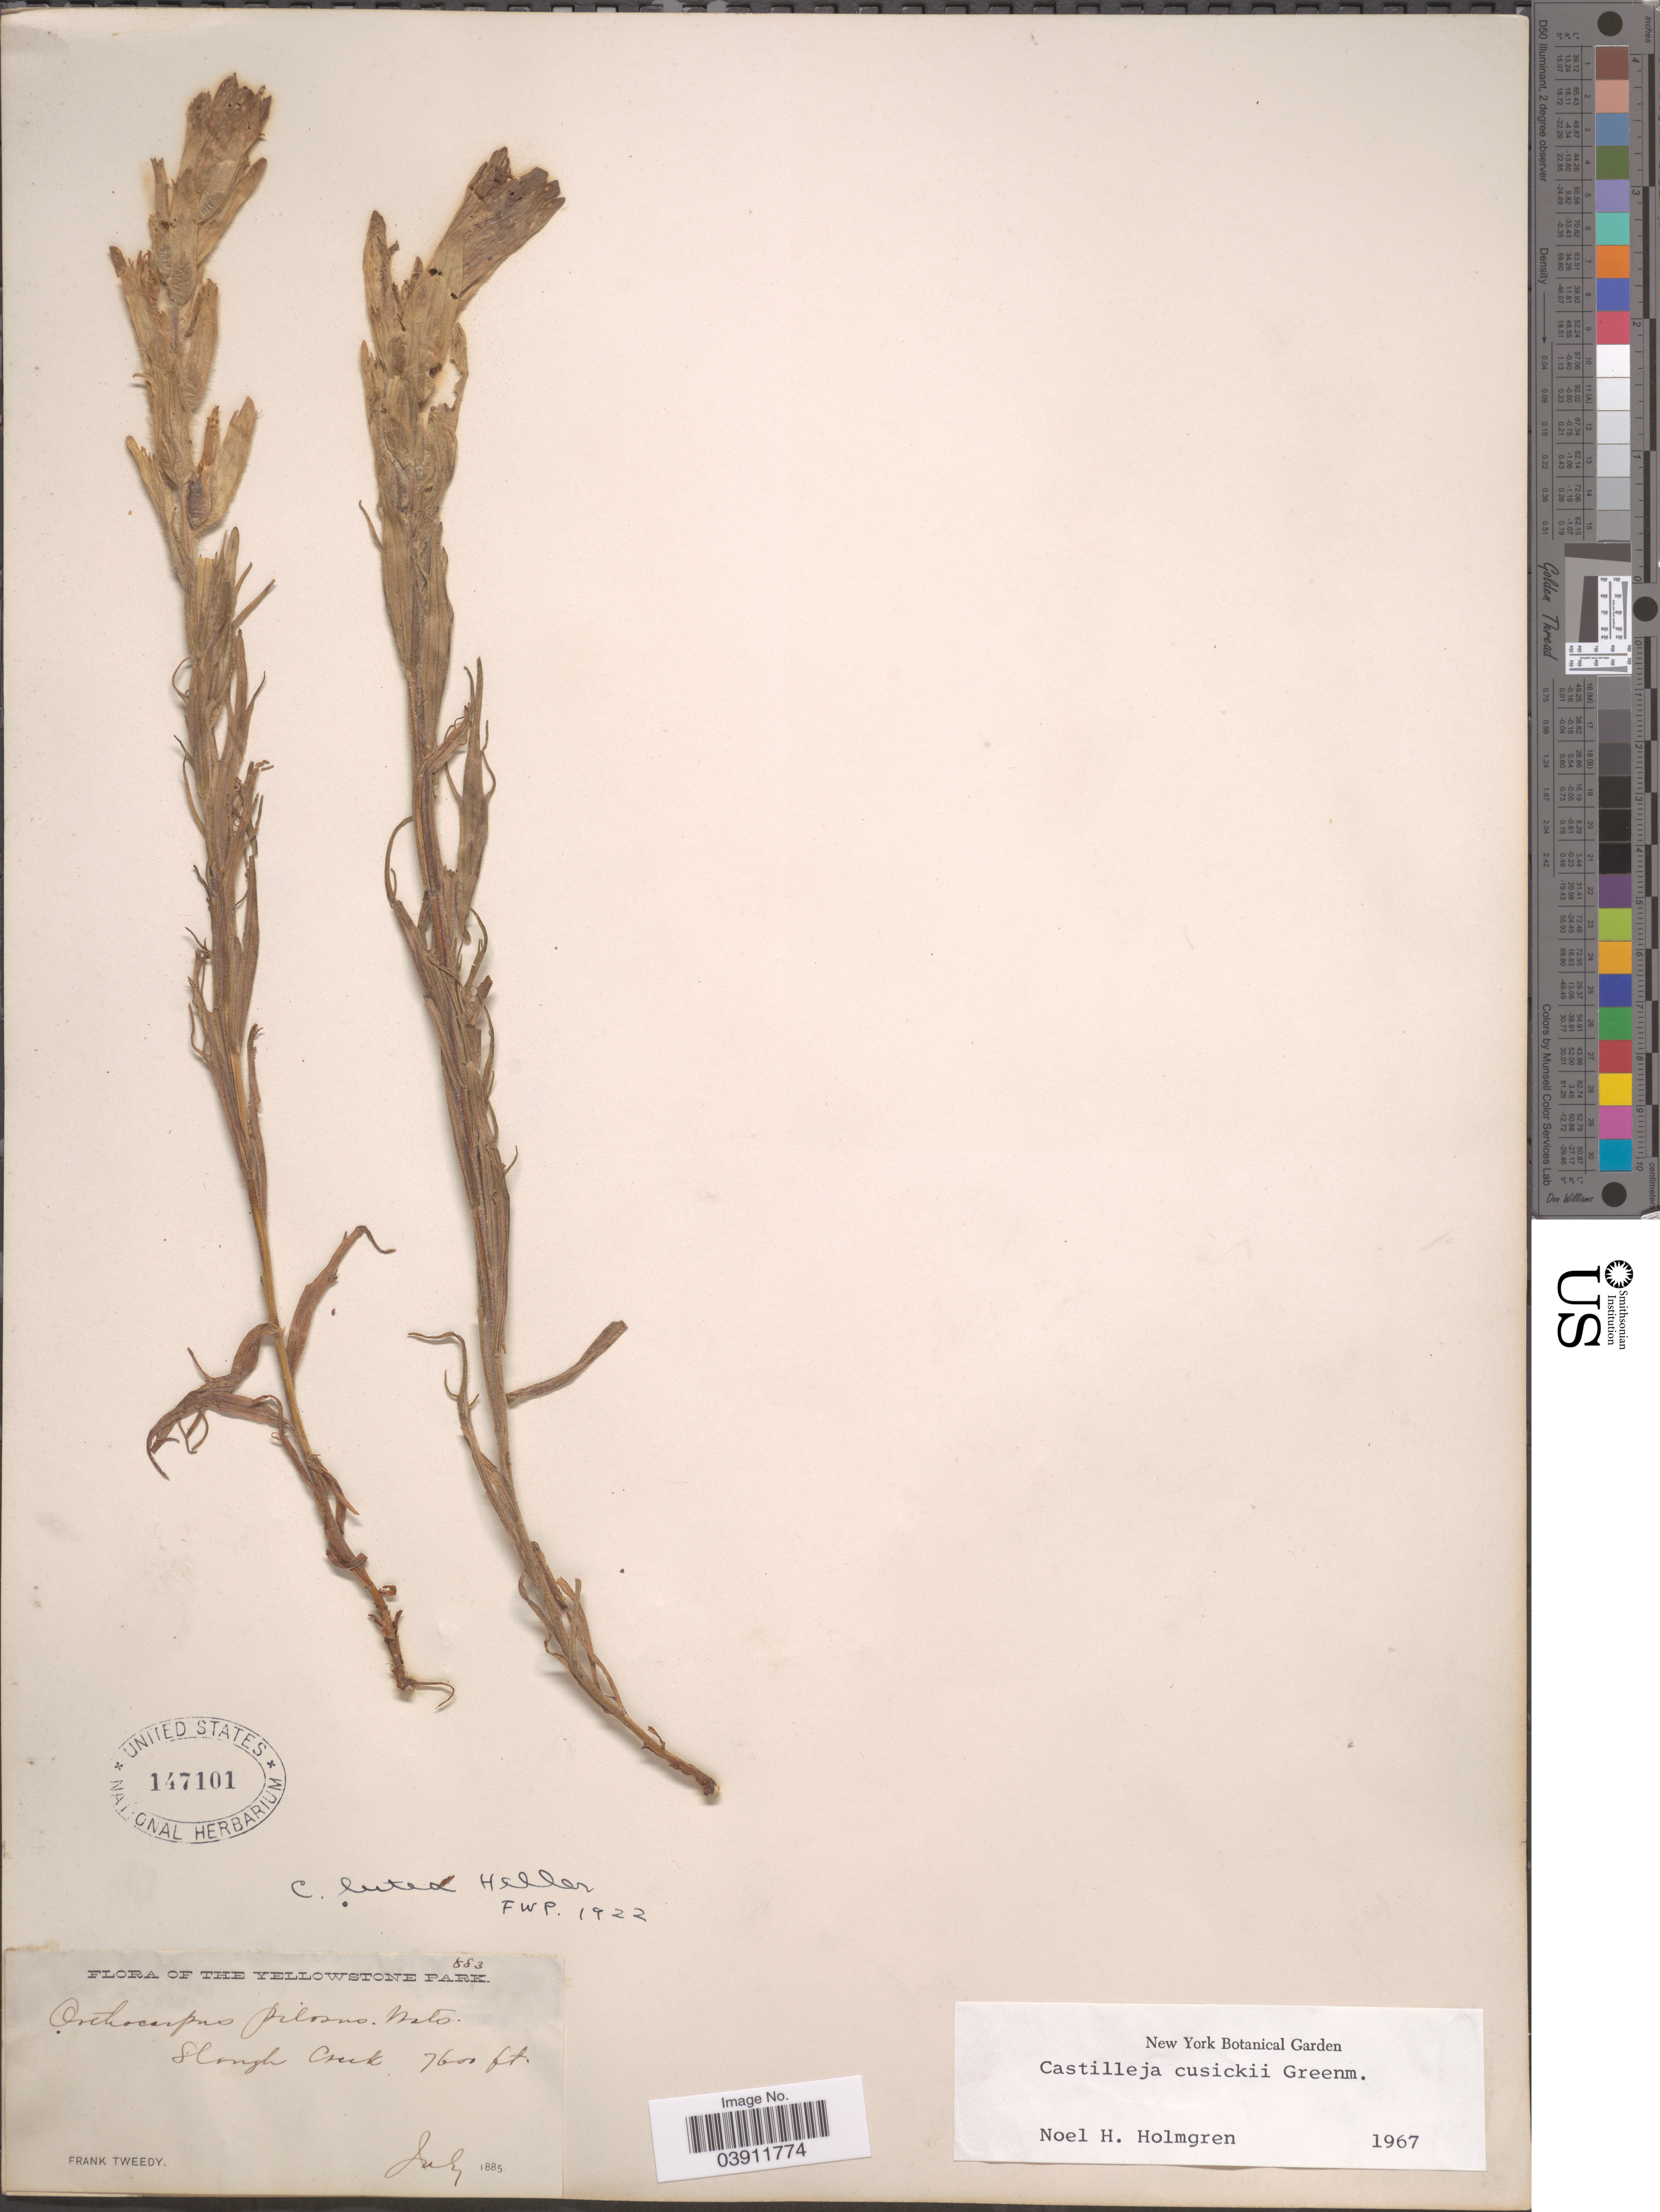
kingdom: Plantae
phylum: Tracheophyta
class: Magnoliopsida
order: Lamiales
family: Orobanchaceae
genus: Castilleja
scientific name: Castilleja cusickii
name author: Greenm.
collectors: F. Tweedy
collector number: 883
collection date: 1885-07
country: United States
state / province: Wyoming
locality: Yellowstone Park. Slough Creek.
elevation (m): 2316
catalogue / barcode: US 147101